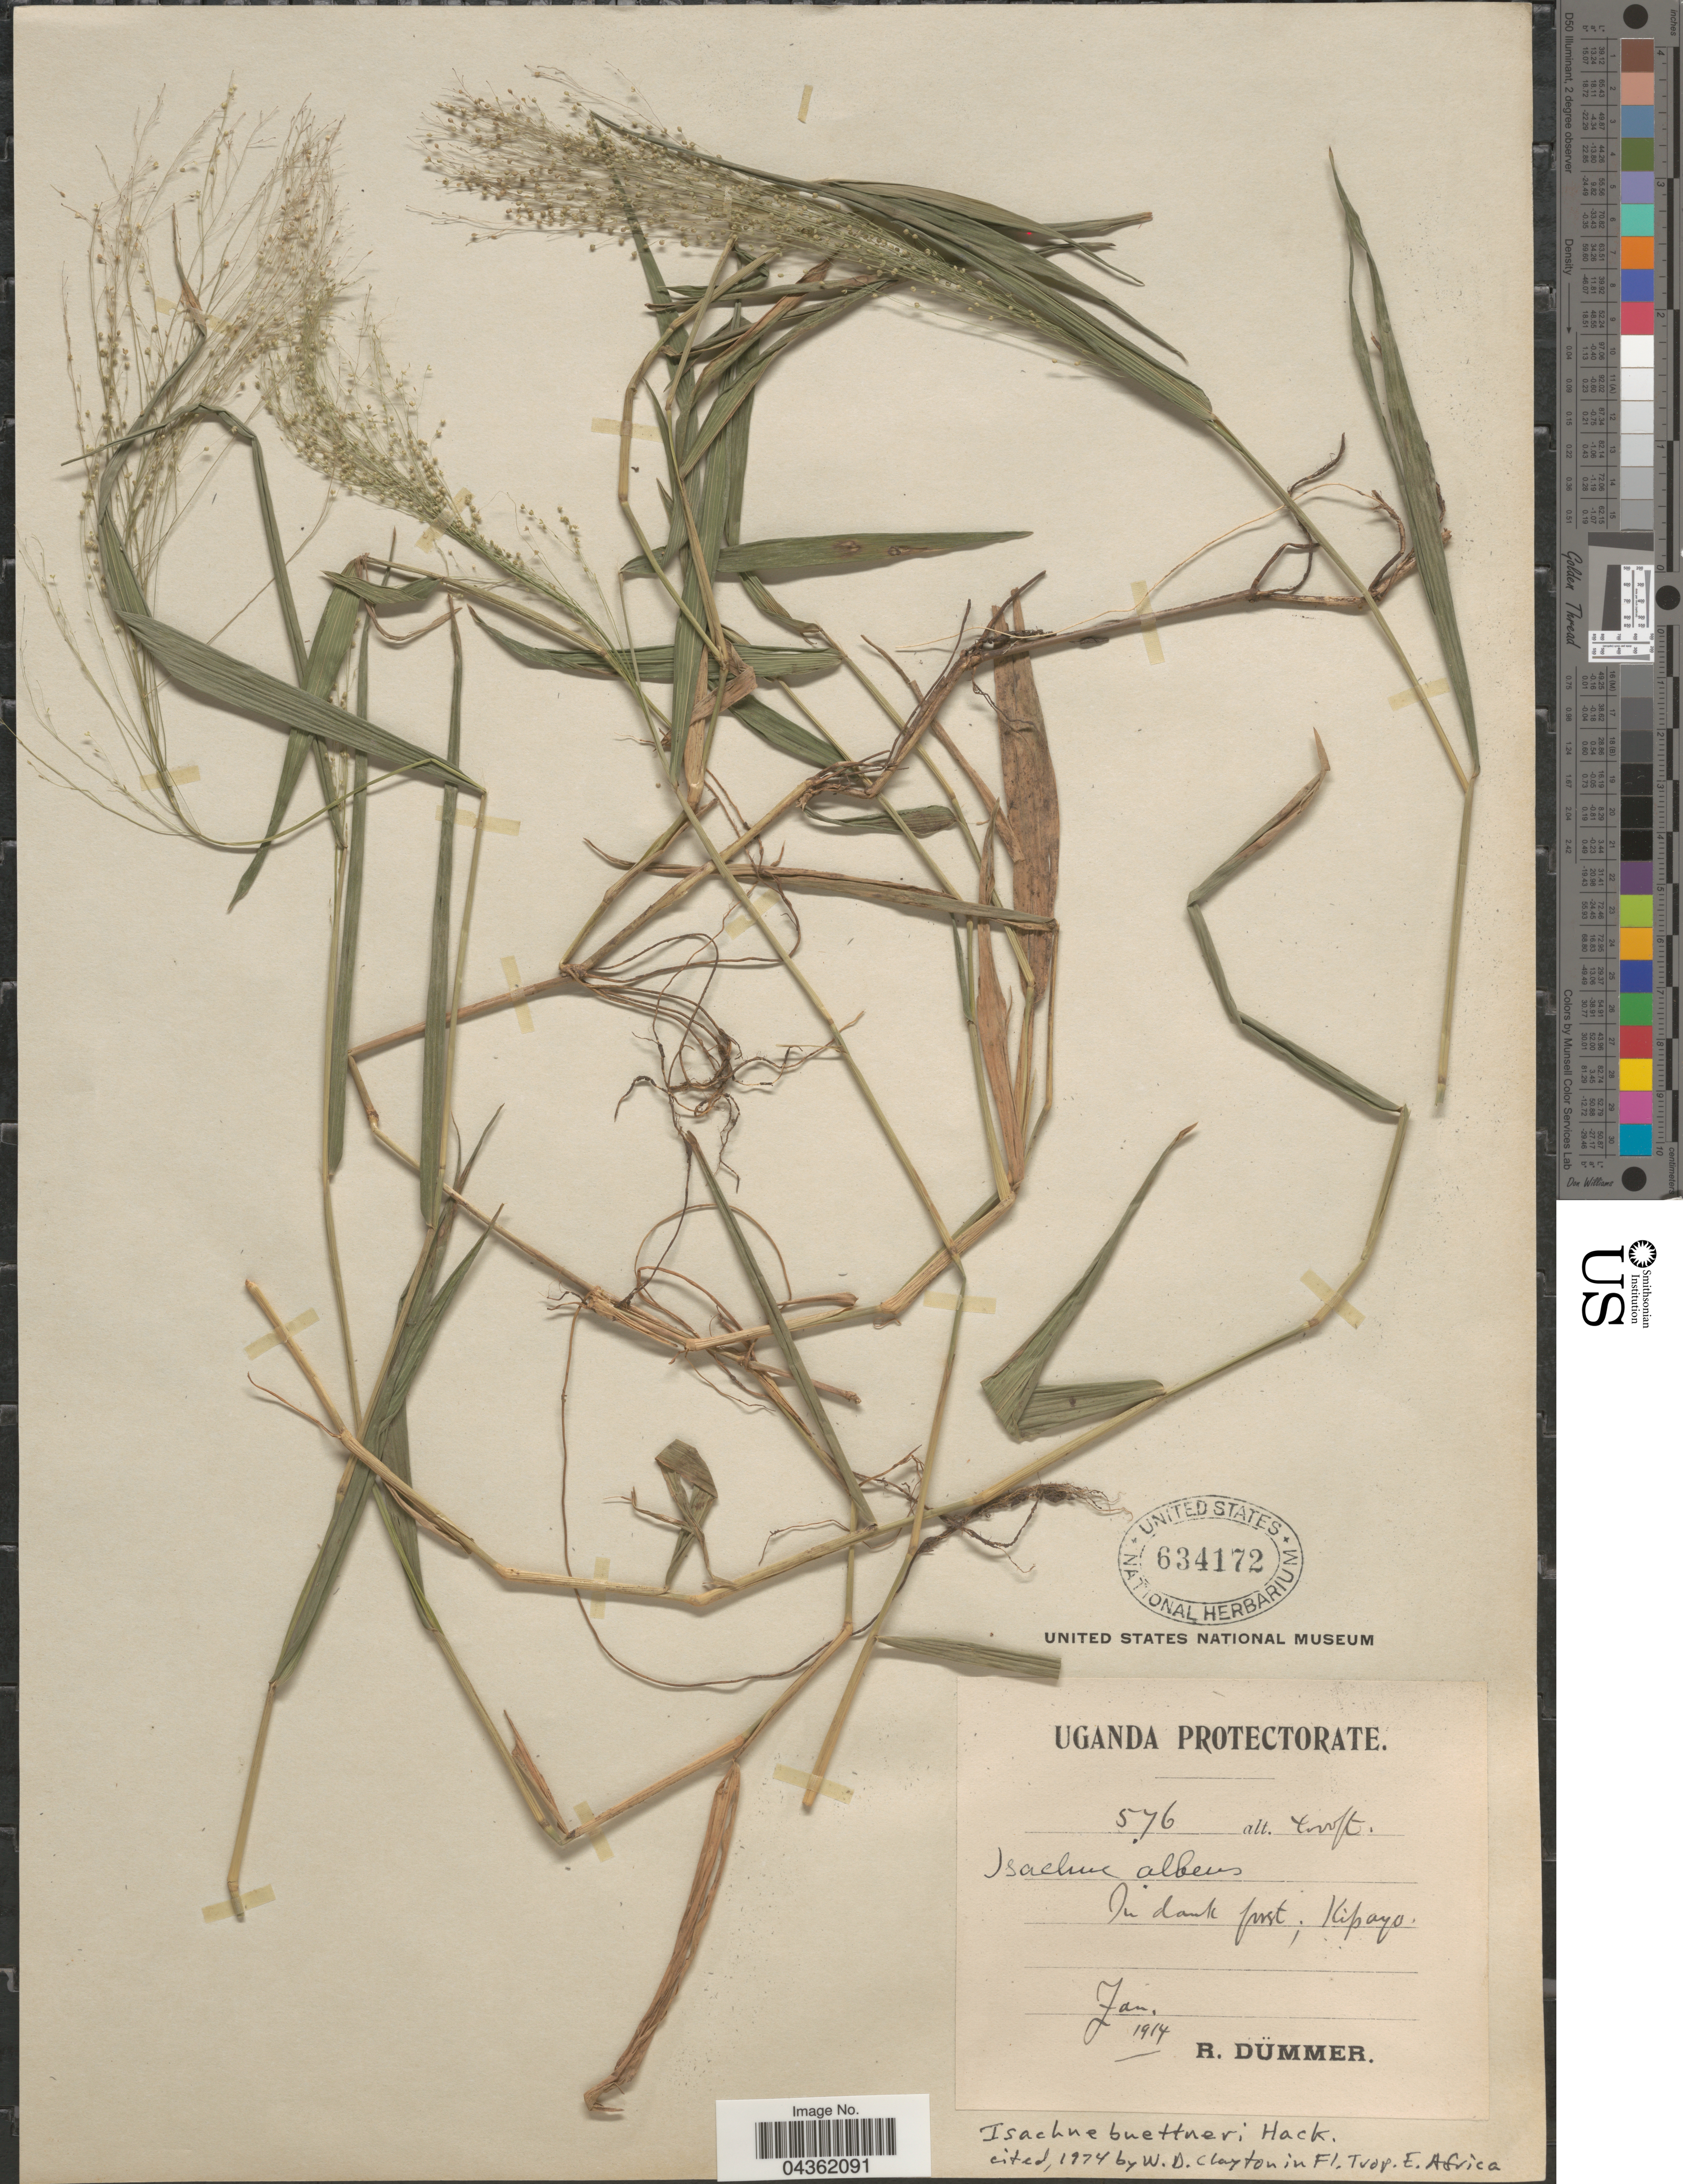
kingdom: Plantae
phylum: Tracheophyta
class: Liliopsida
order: Poales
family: Poaceae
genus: Isachne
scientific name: Isachne albens var. buettneri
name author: (Veldkamp & Buettm.) Veldkamp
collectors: R. A. Dümmer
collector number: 576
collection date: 1914-01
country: Uganda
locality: Uganda Protectorate. In dark forest; Kipayo.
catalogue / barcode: US 634172